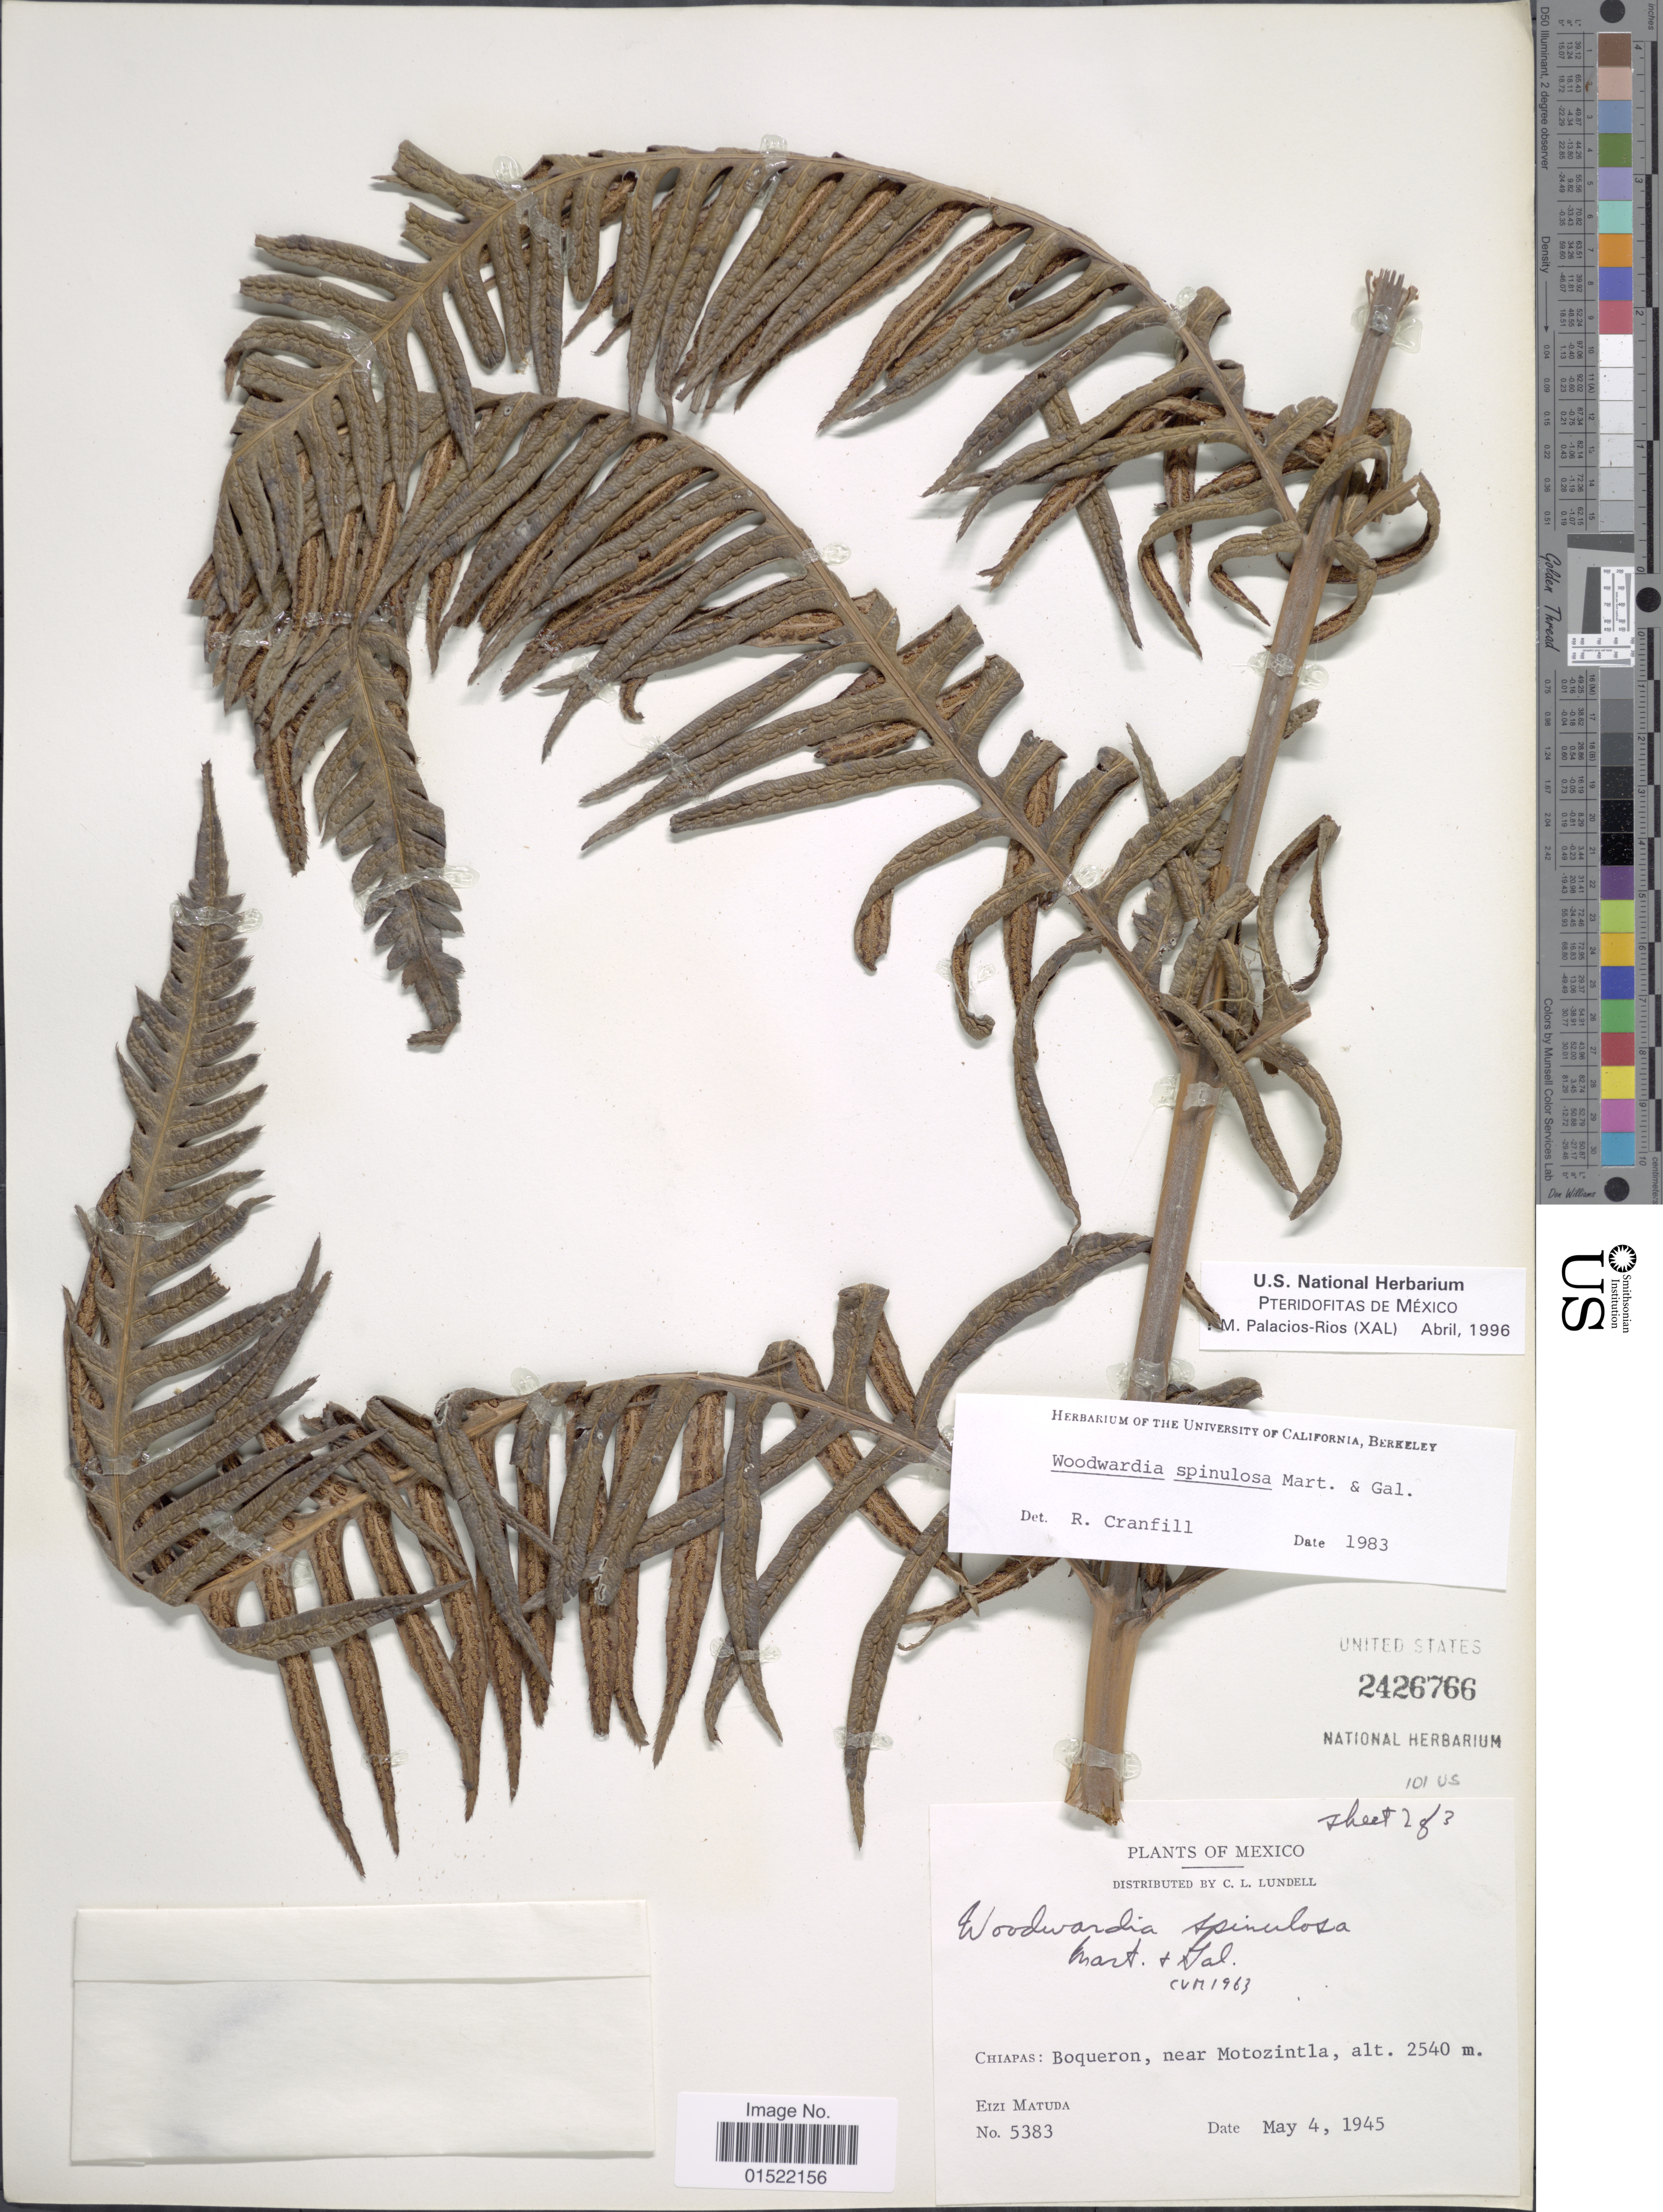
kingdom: Plantae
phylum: Tracheophyta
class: Polypodiopsida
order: Polypodiales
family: Blechnaceae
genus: Woodwardia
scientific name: Woodwardia spinulosa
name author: M. Martens & Galeotti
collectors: E. Matuda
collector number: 5383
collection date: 1945-05-04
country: Mexico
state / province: Chiapas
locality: Chiapas: Boqueron, near Motozintla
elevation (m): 2540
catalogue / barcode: US 2426766